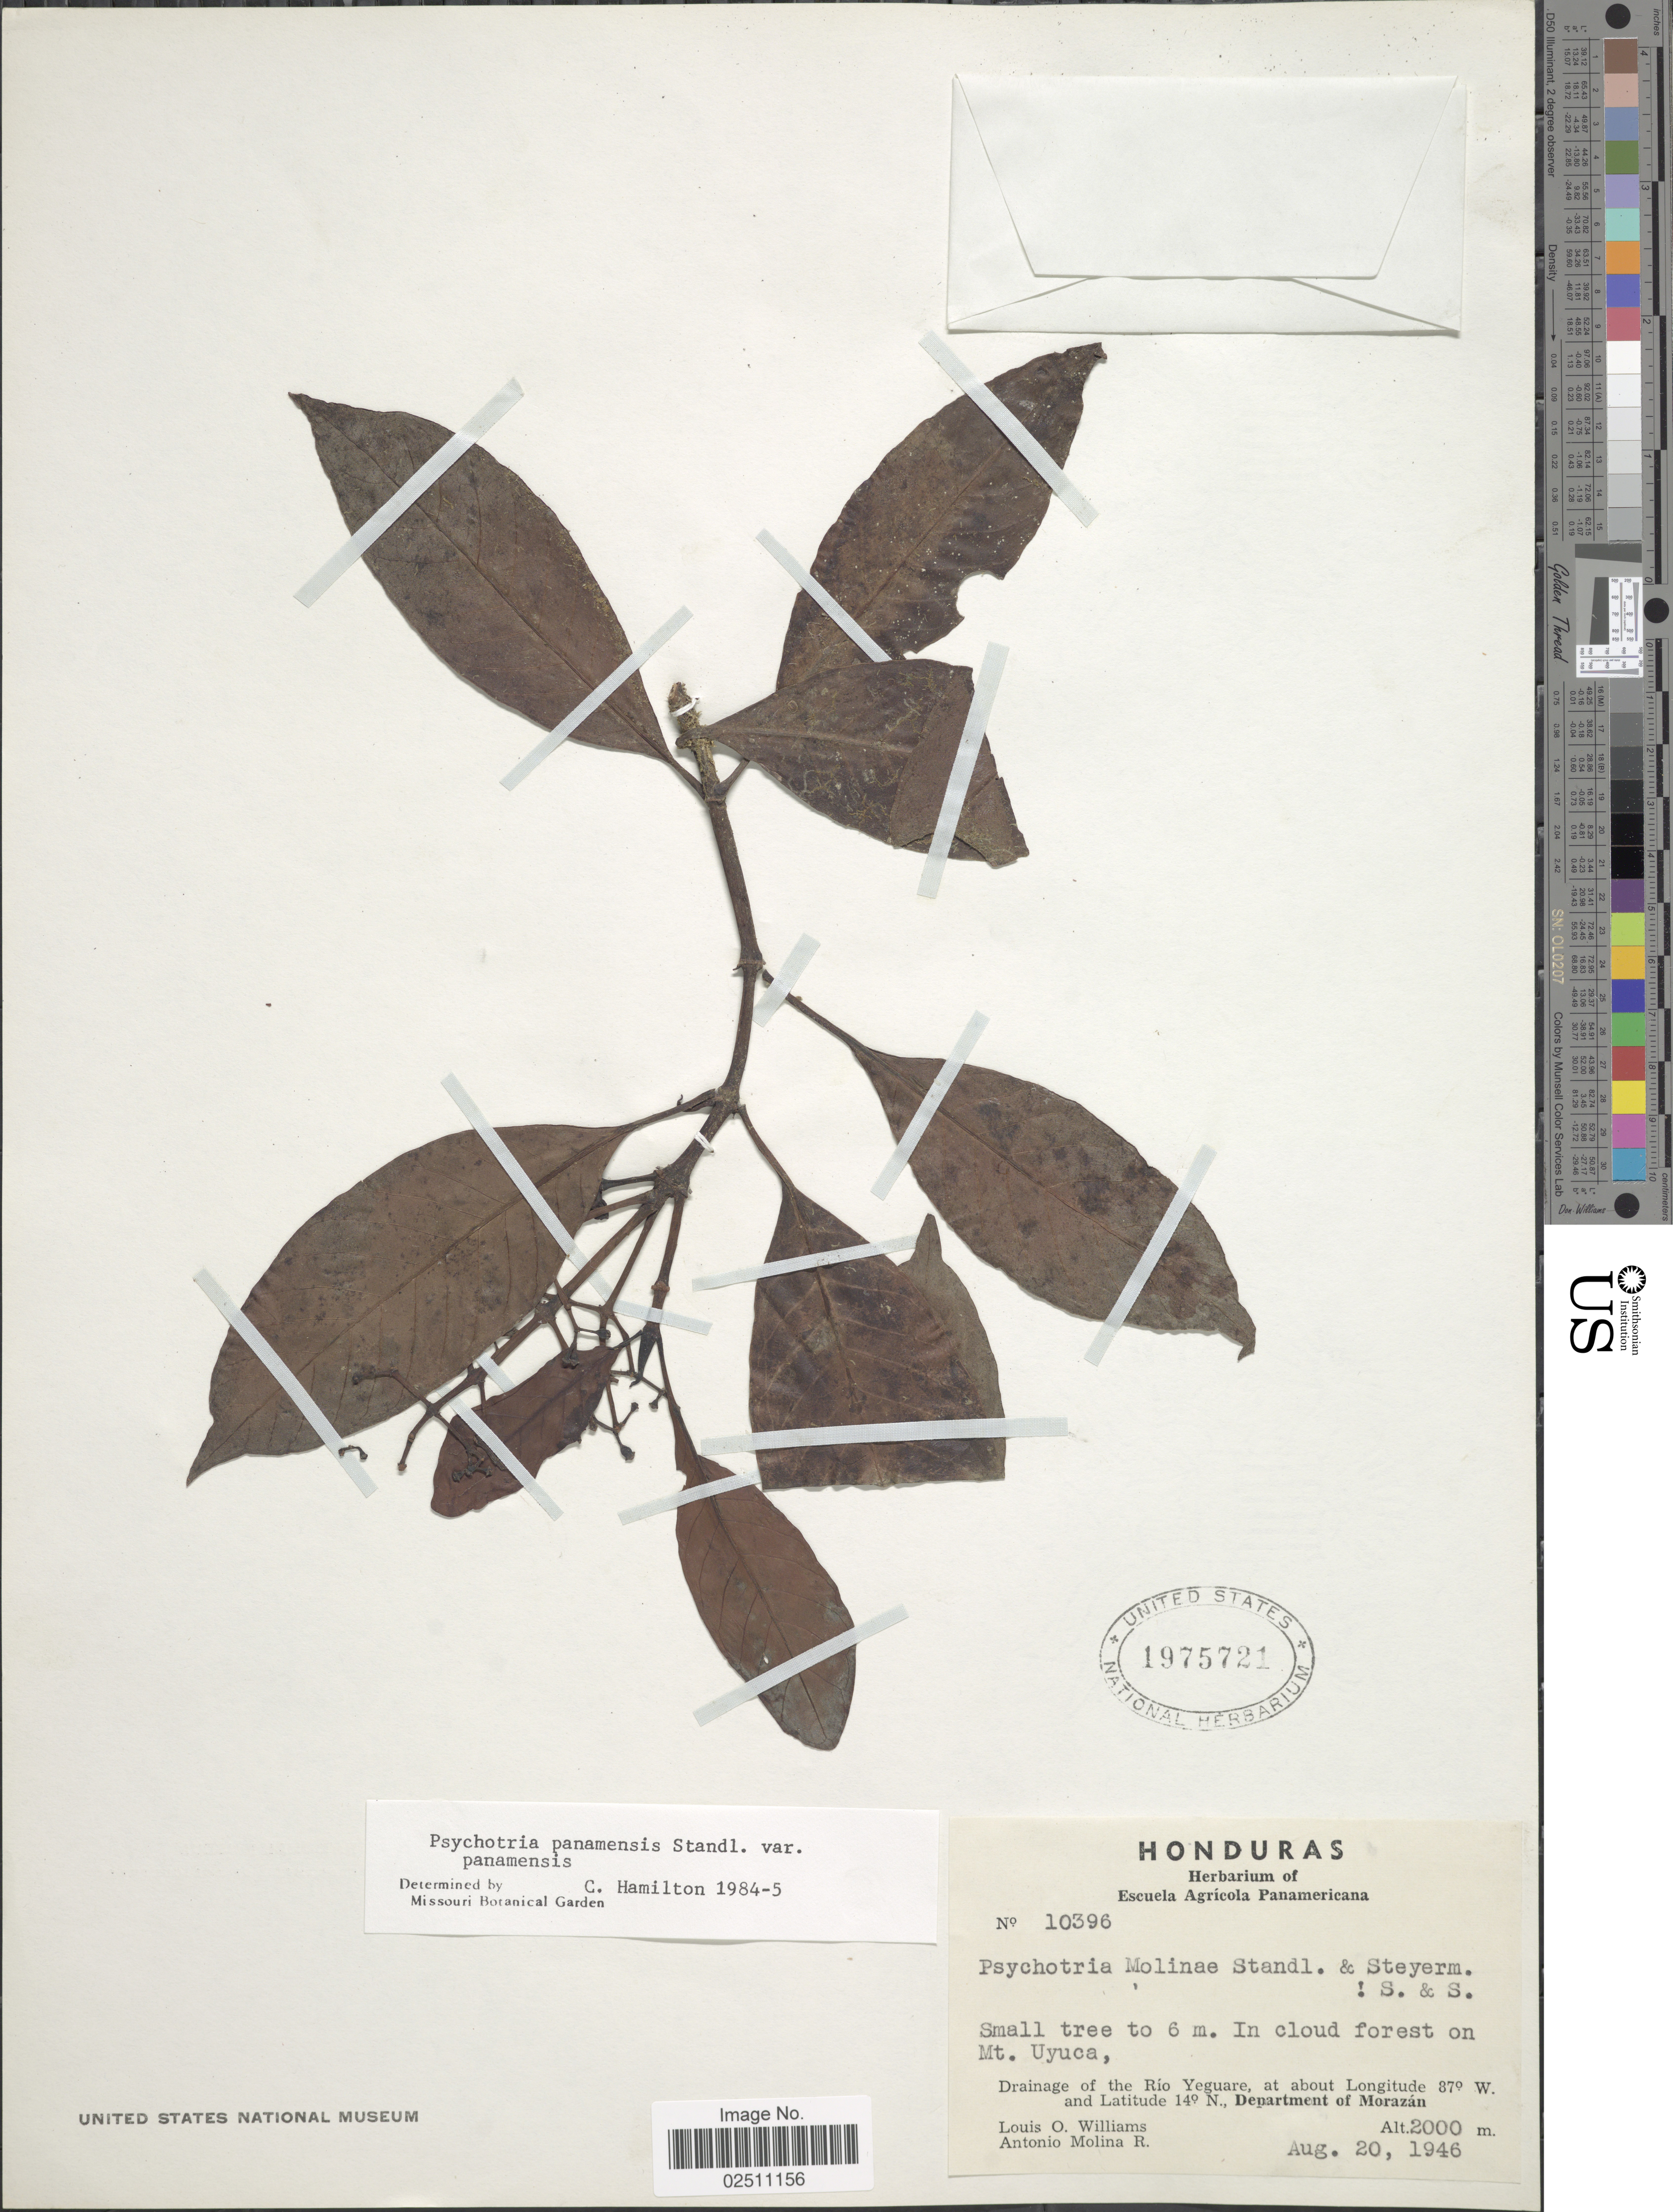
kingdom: Plantae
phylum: Tracheophyta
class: Magnoliopsida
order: Gentianales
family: Rubiaceae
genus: Psychotria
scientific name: Psychotria panamensis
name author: Standl.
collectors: L. O. Williams & A. Molina R.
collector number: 10396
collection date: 1946-08-20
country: Honduras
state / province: Fco. Morazán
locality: In cloud forest on Mt. Uyuca, Drainage of the Rio Yeguare, Department of Morazan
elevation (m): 2000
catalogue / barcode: US 1975721